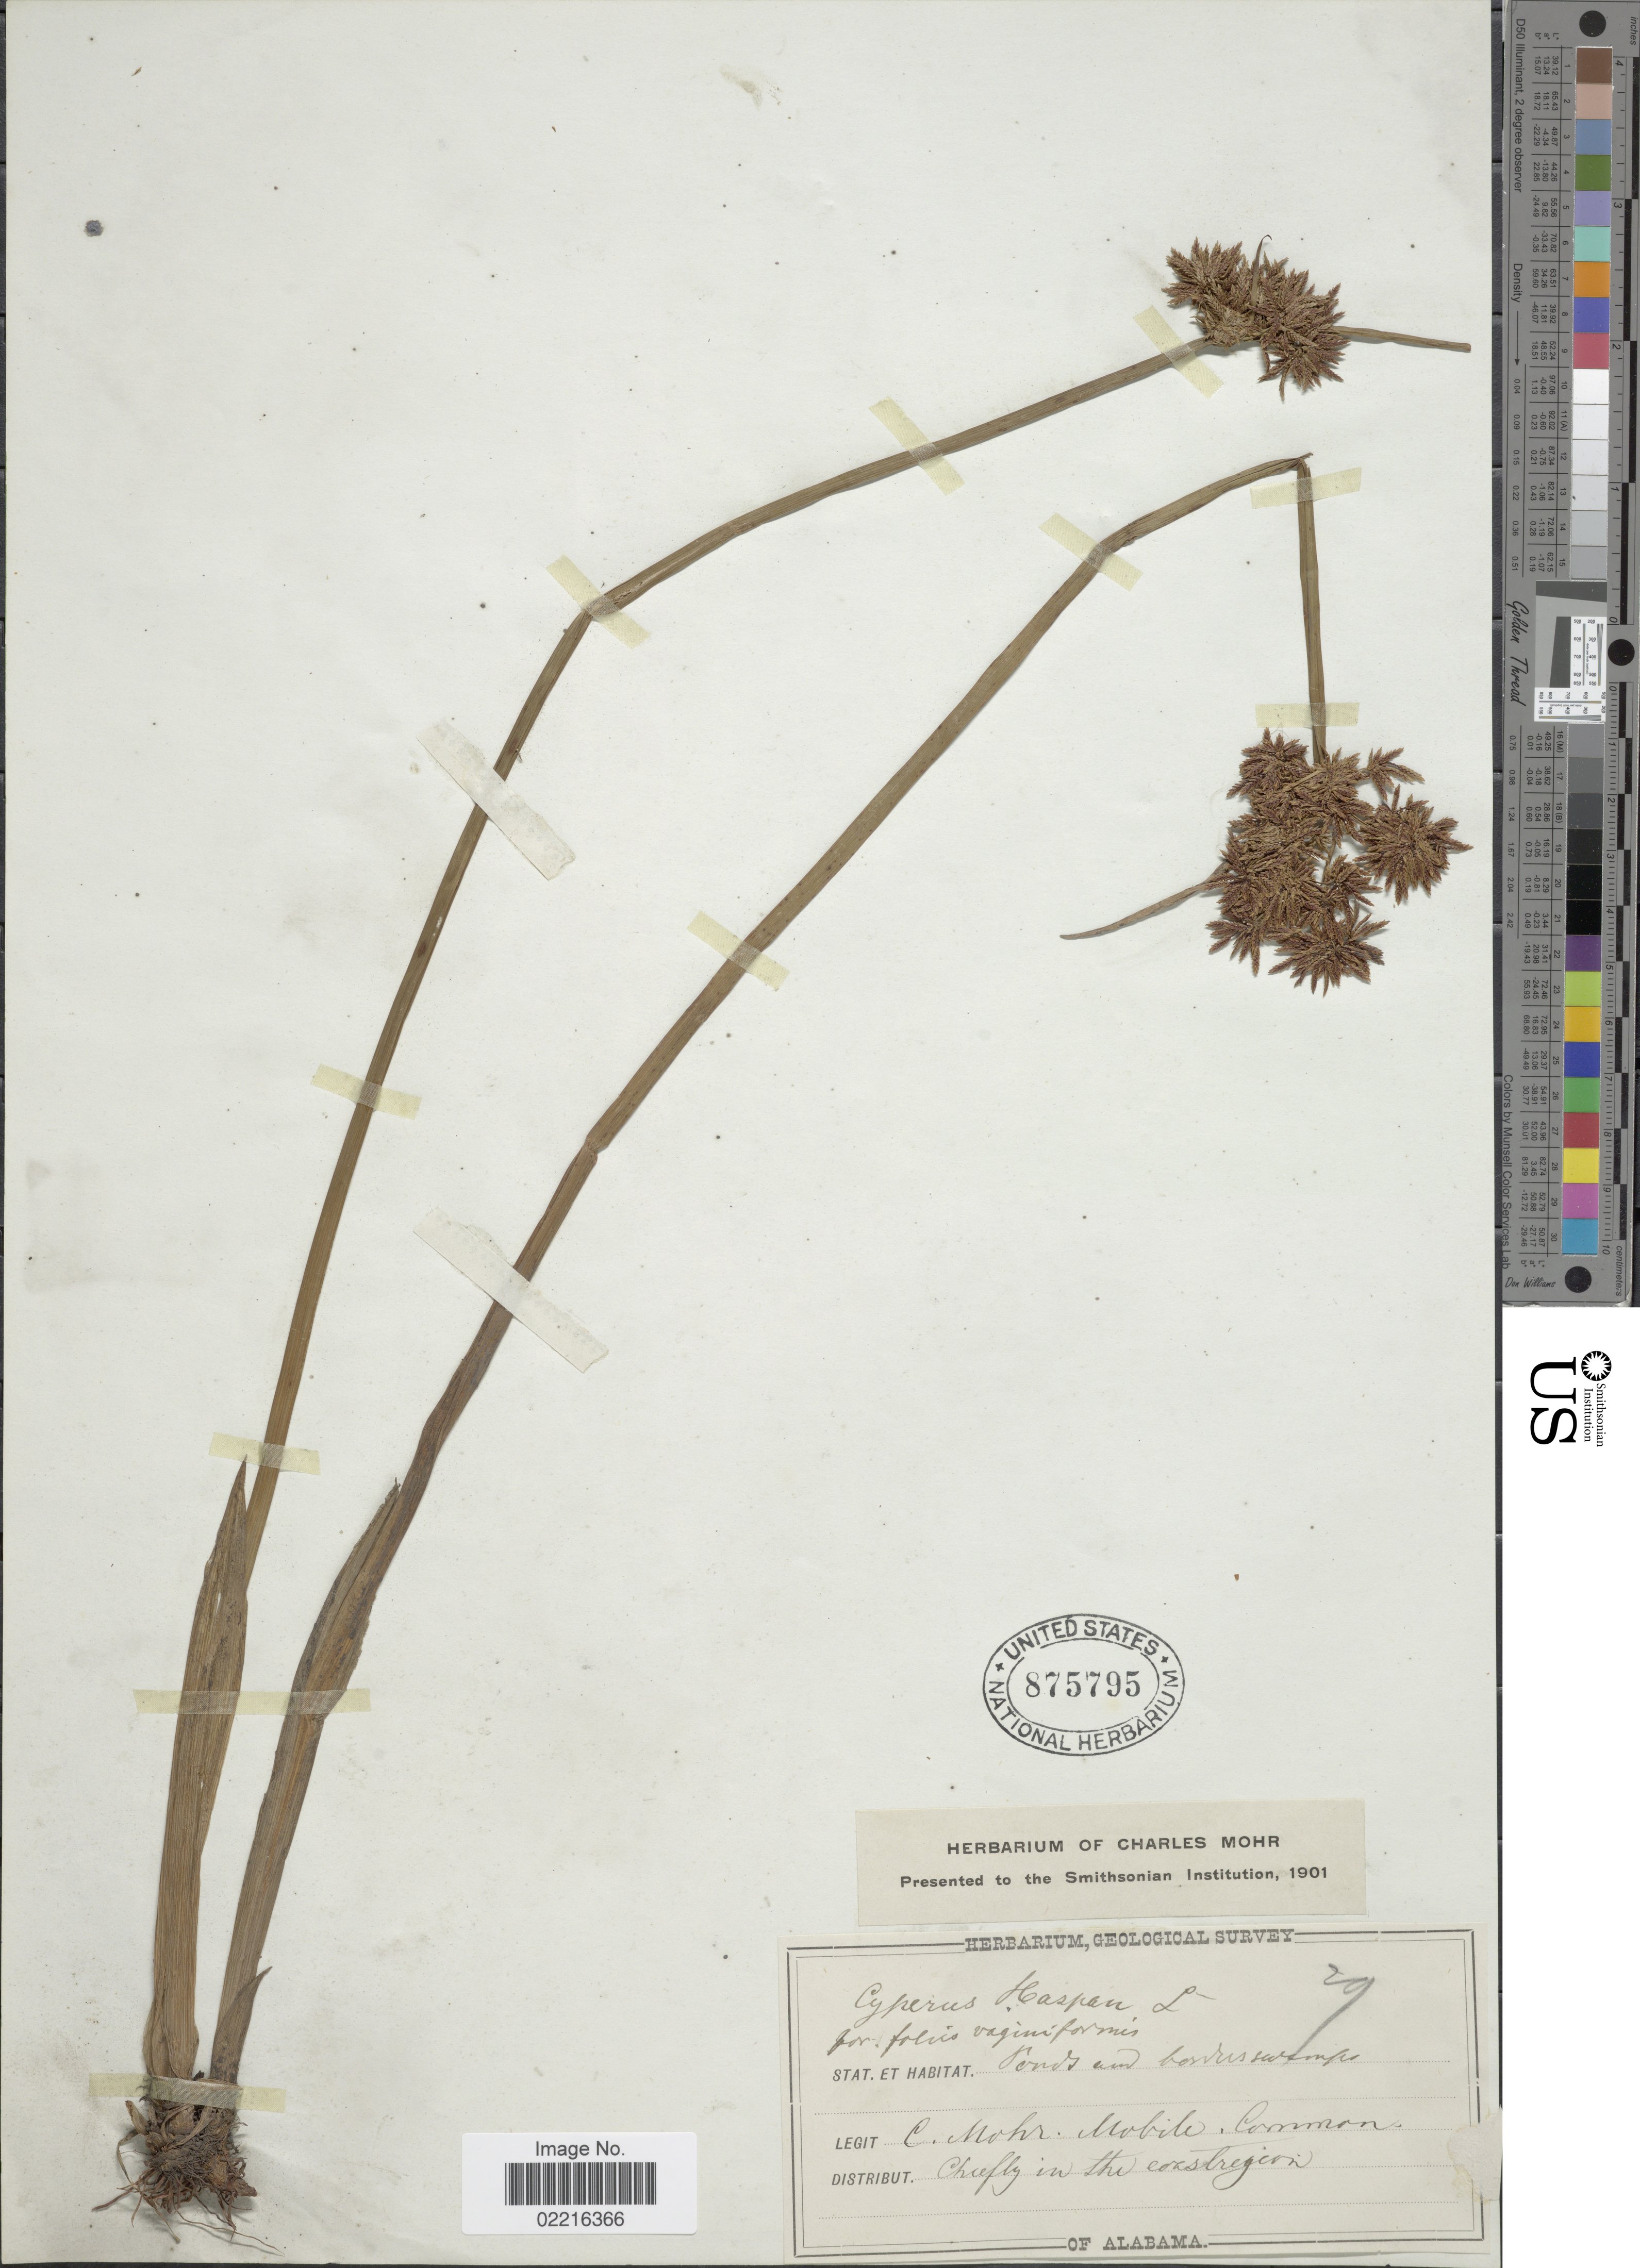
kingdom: Plantae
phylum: Tracheophyta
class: Liliopsida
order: Poales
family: Cyperaceae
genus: Cyperus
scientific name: Cyperus haspan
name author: L.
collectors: C. T. Mohr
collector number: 29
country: United States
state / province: Alabama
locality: Mobile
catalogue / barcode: US 875795